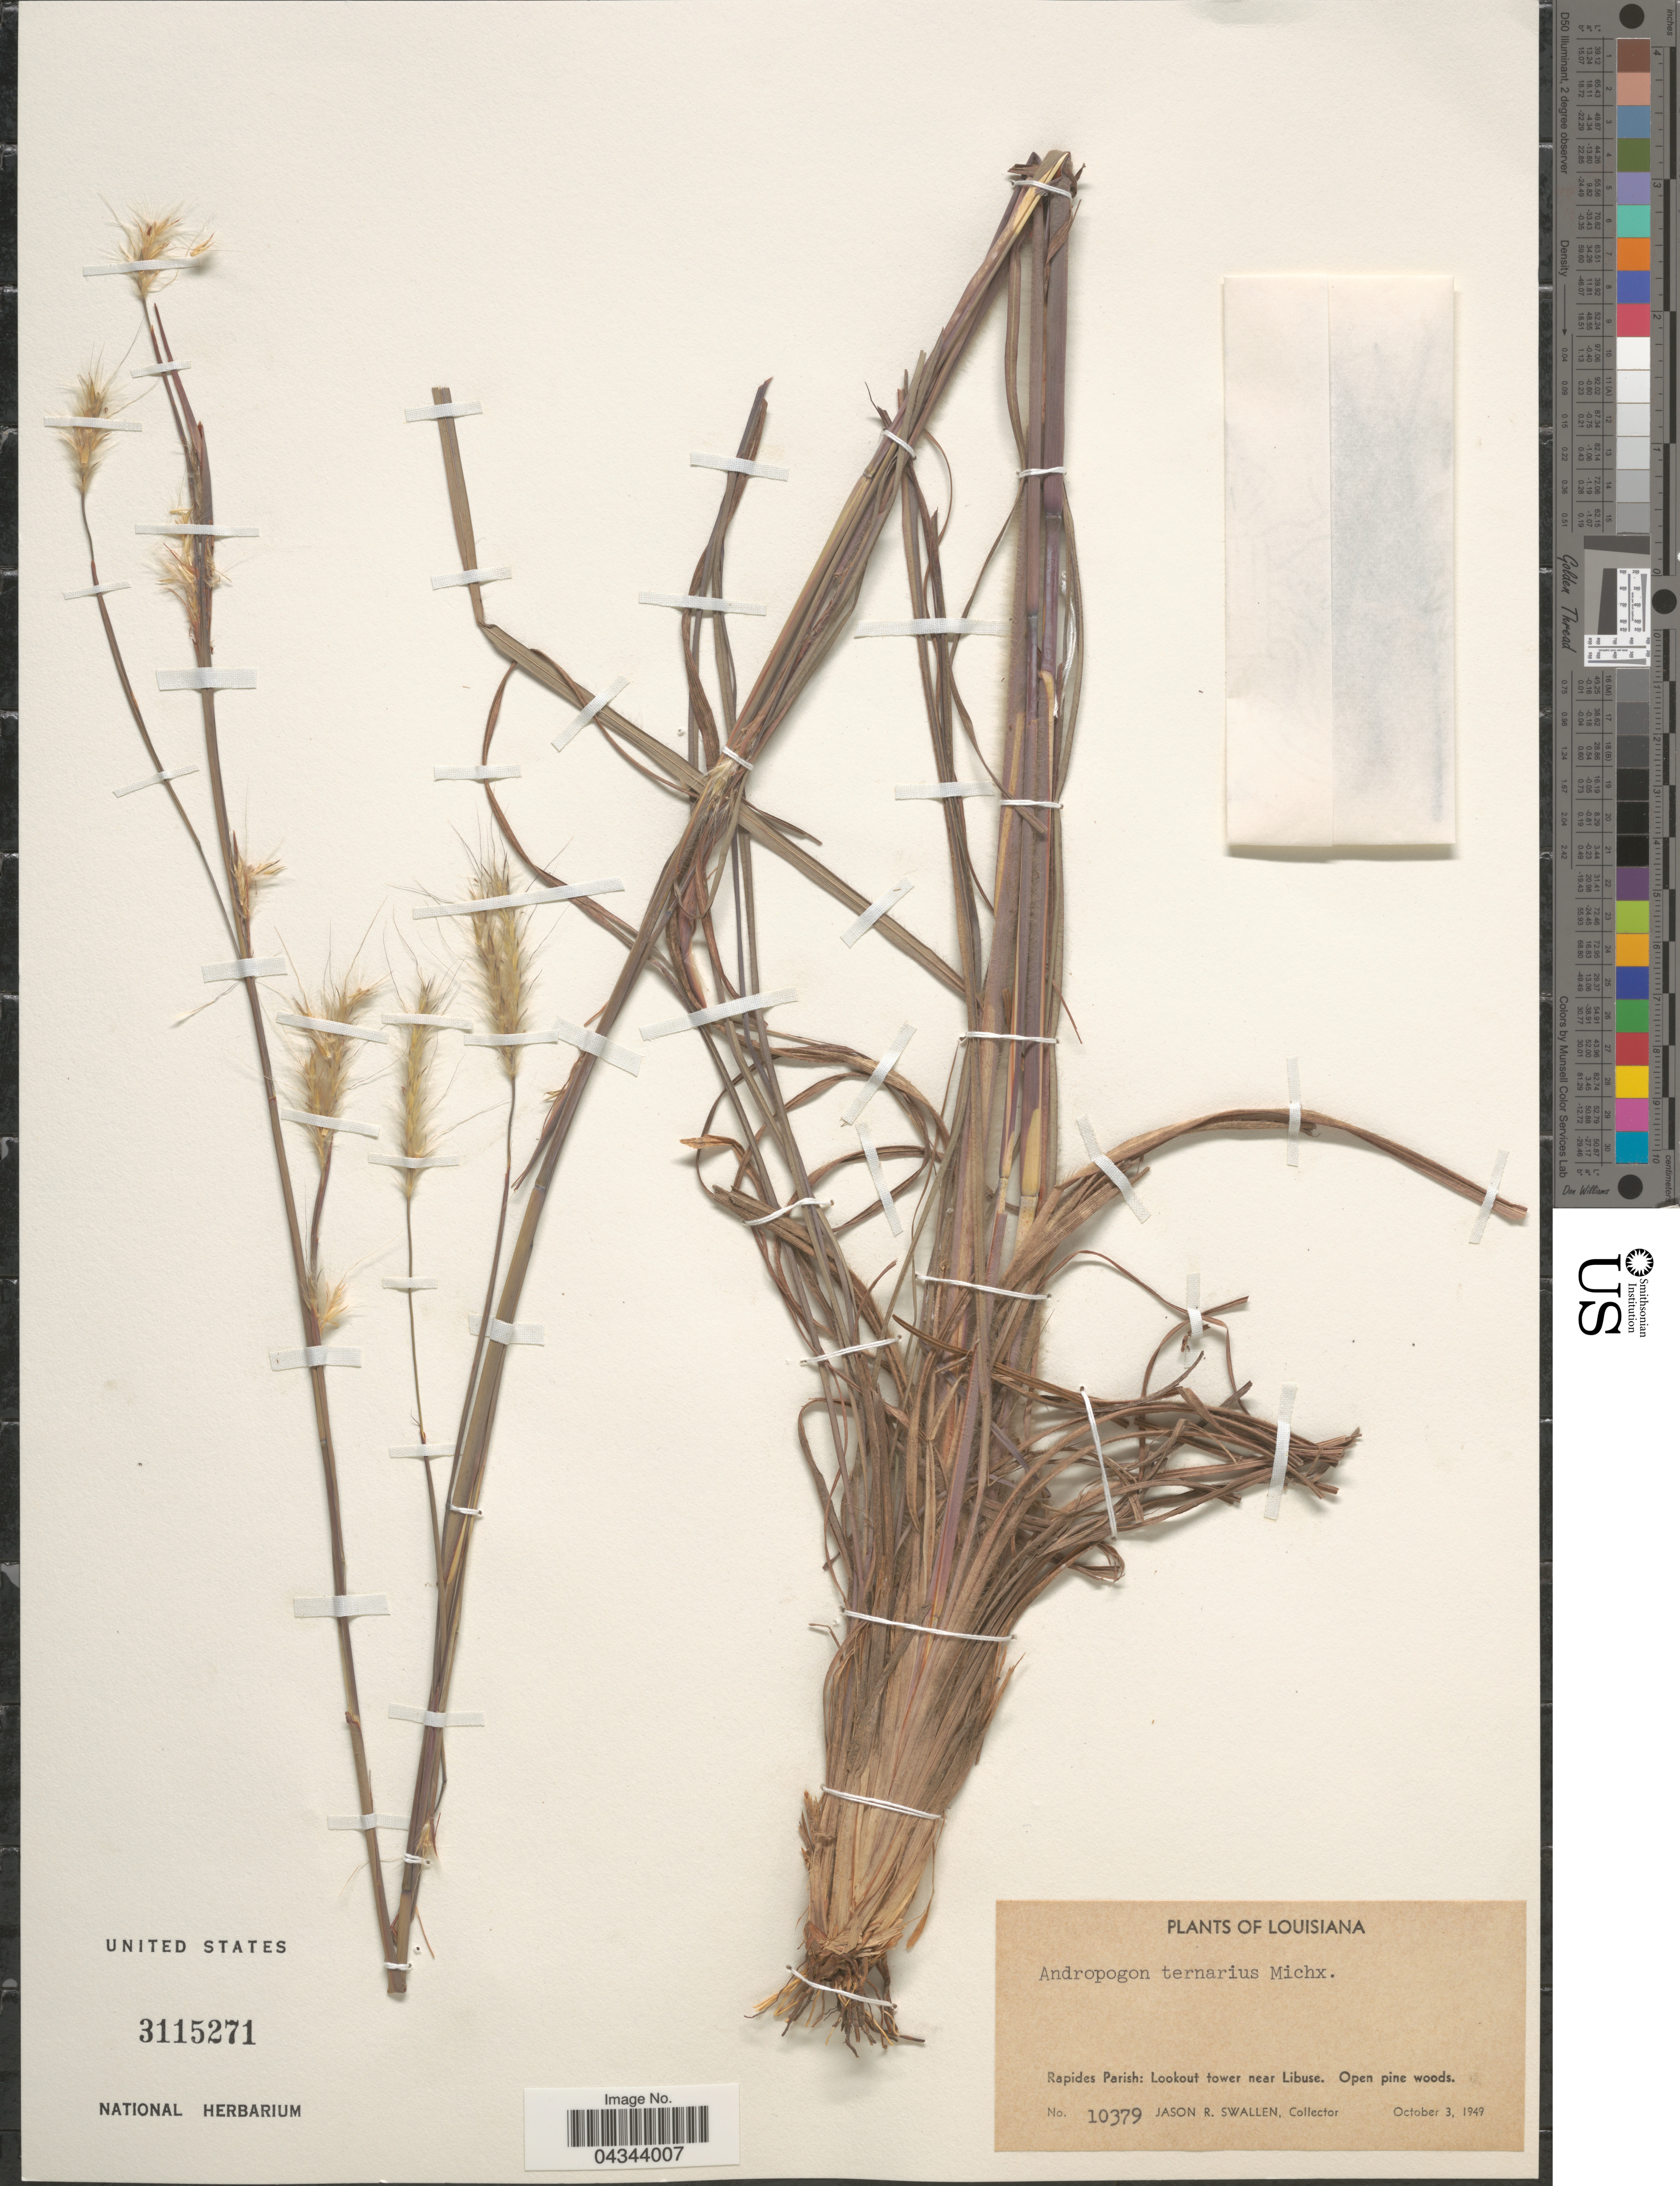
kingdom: Plantae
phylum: Tracheophyta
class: Liliopsida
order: Poales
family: Poaceae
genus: Andropogon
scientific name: Andropogon ternarius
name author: Michx.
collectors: J. R. Swallen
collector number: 10379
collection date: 1949-10-03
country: United States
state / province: Louisiana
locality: Rapides Parish: Lookout tower near Libuse. Open pine woods.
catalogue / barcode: US 3115271